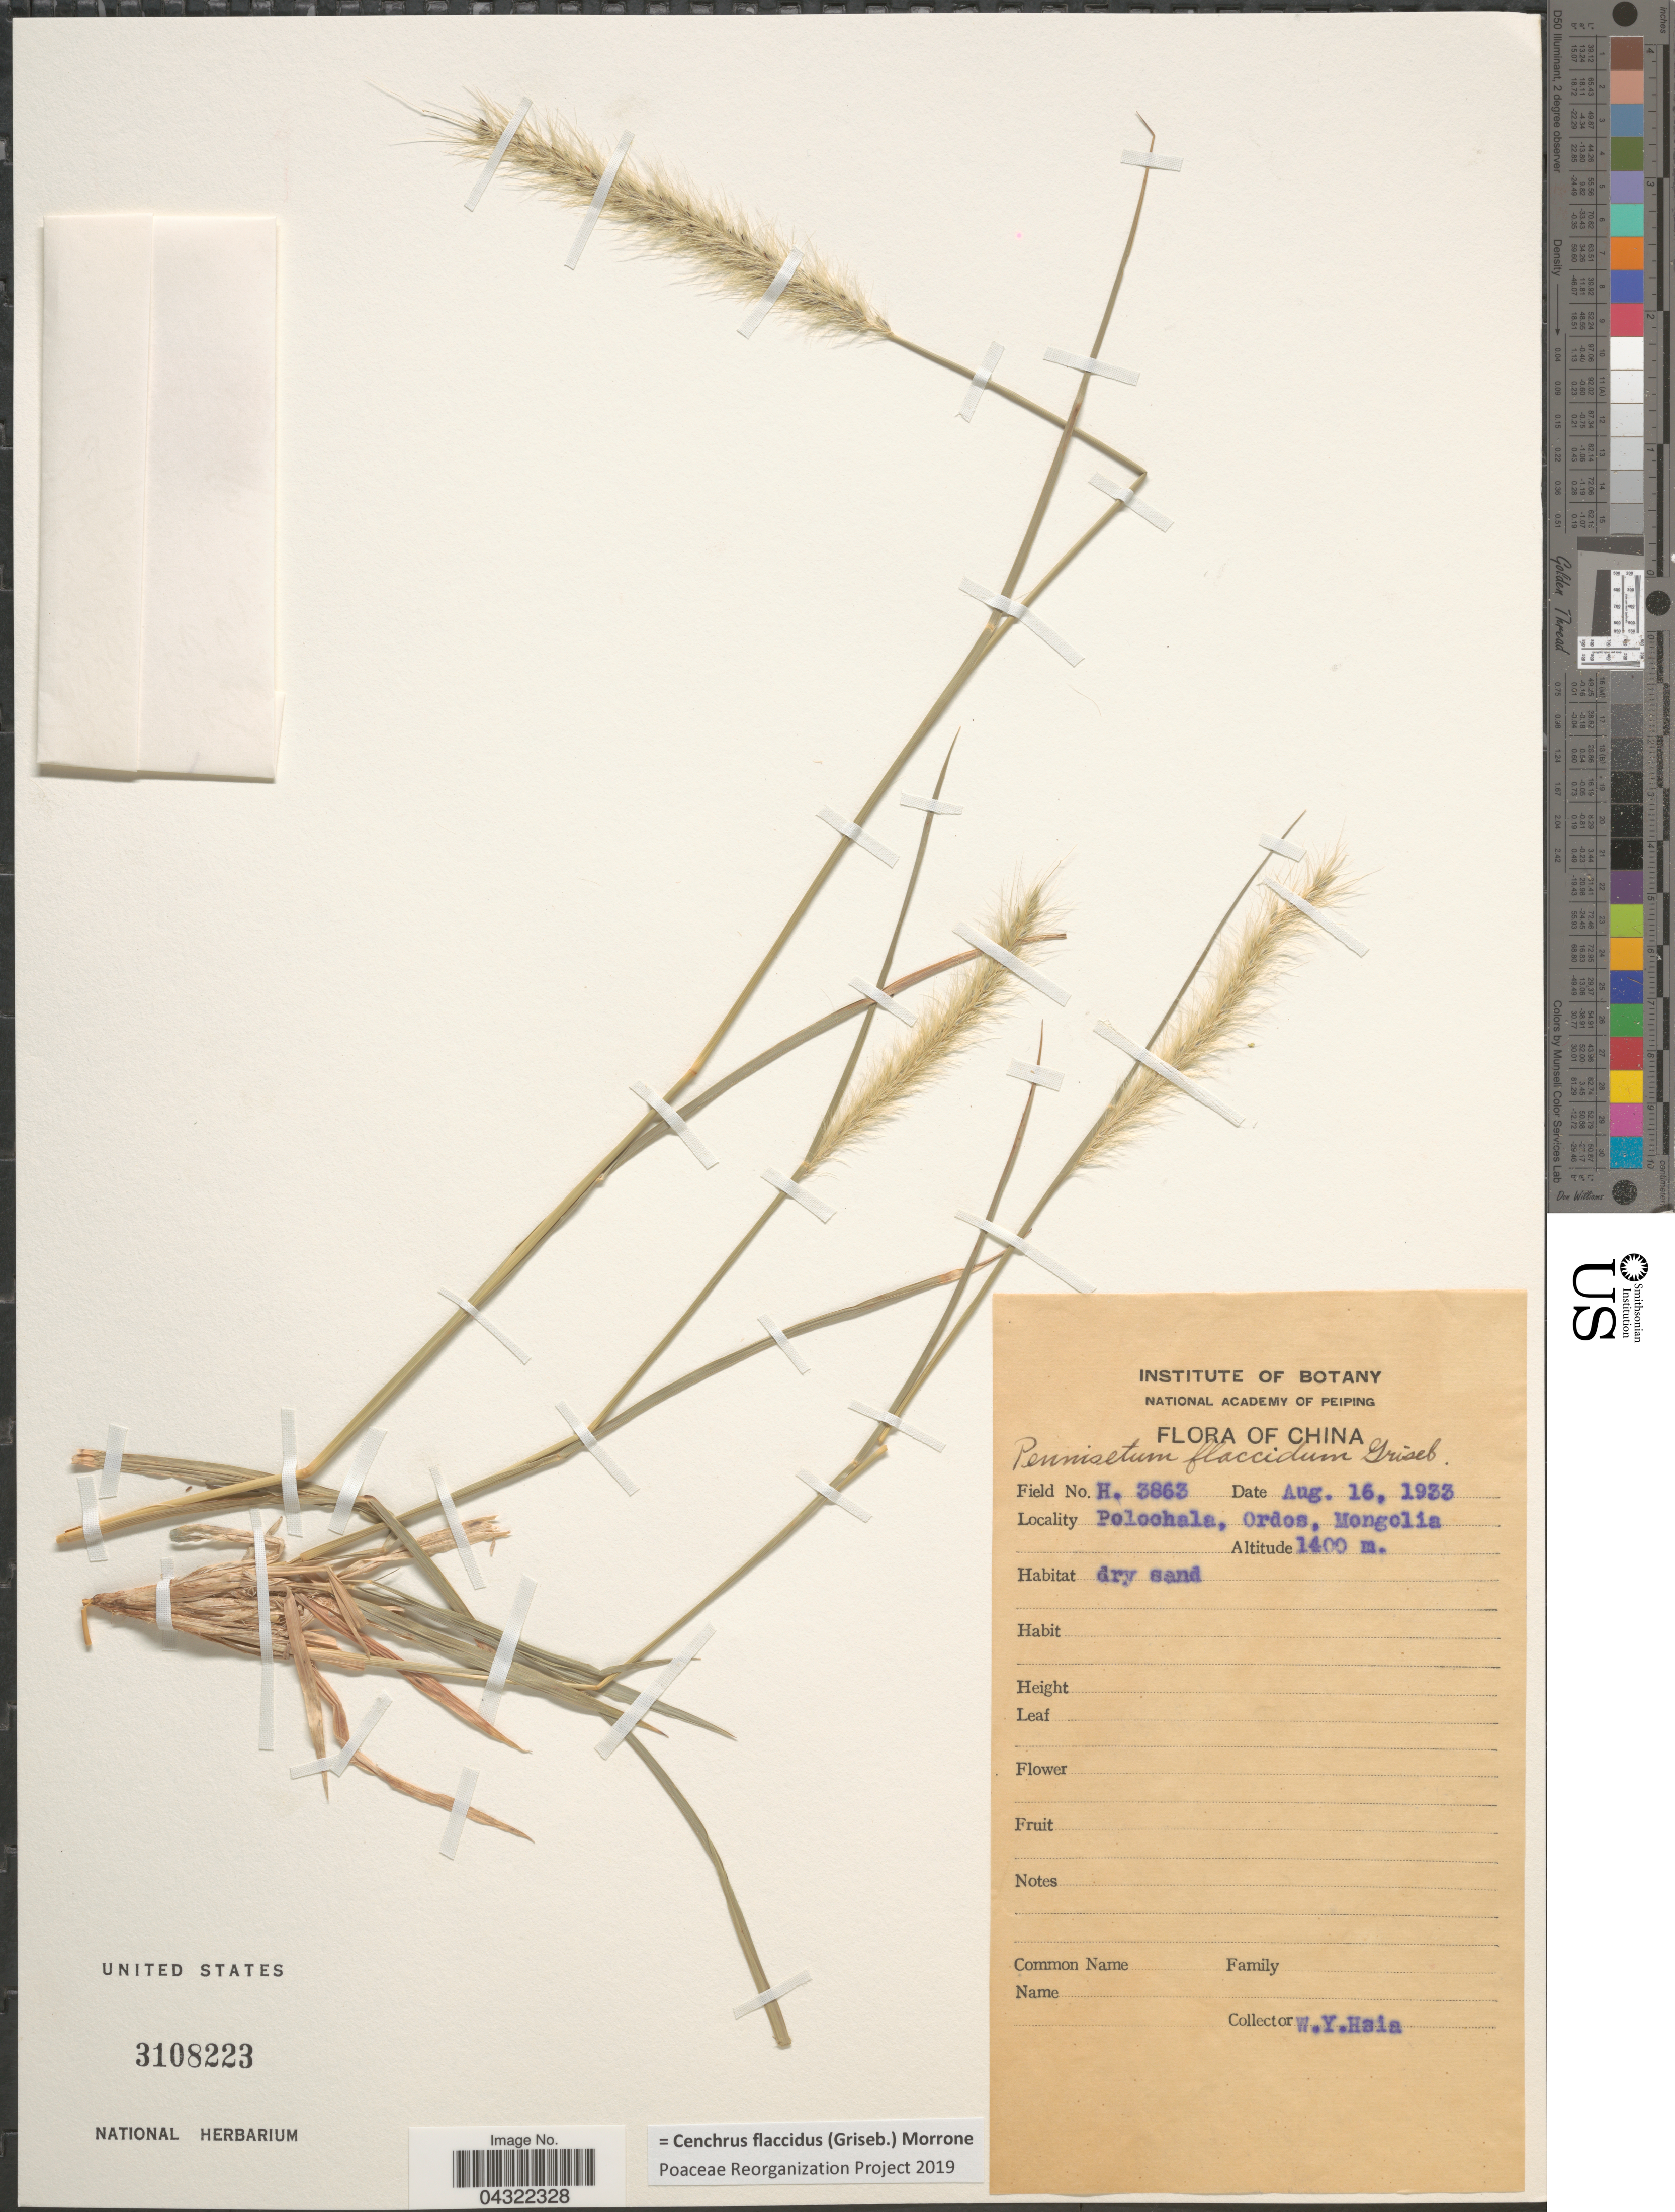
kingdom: Plantae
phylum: Tracheophyta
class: Liliopsida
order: Poales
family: Poaceae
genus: Cenchrus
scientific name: Cenchrus flaccidus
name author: (Griseb.) Morrone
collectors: W. Hsia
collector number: H3863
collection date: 1933-08-16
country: China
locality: Polochala, Ordos, Mongolia.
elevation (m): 1400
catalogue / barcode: US 3108223